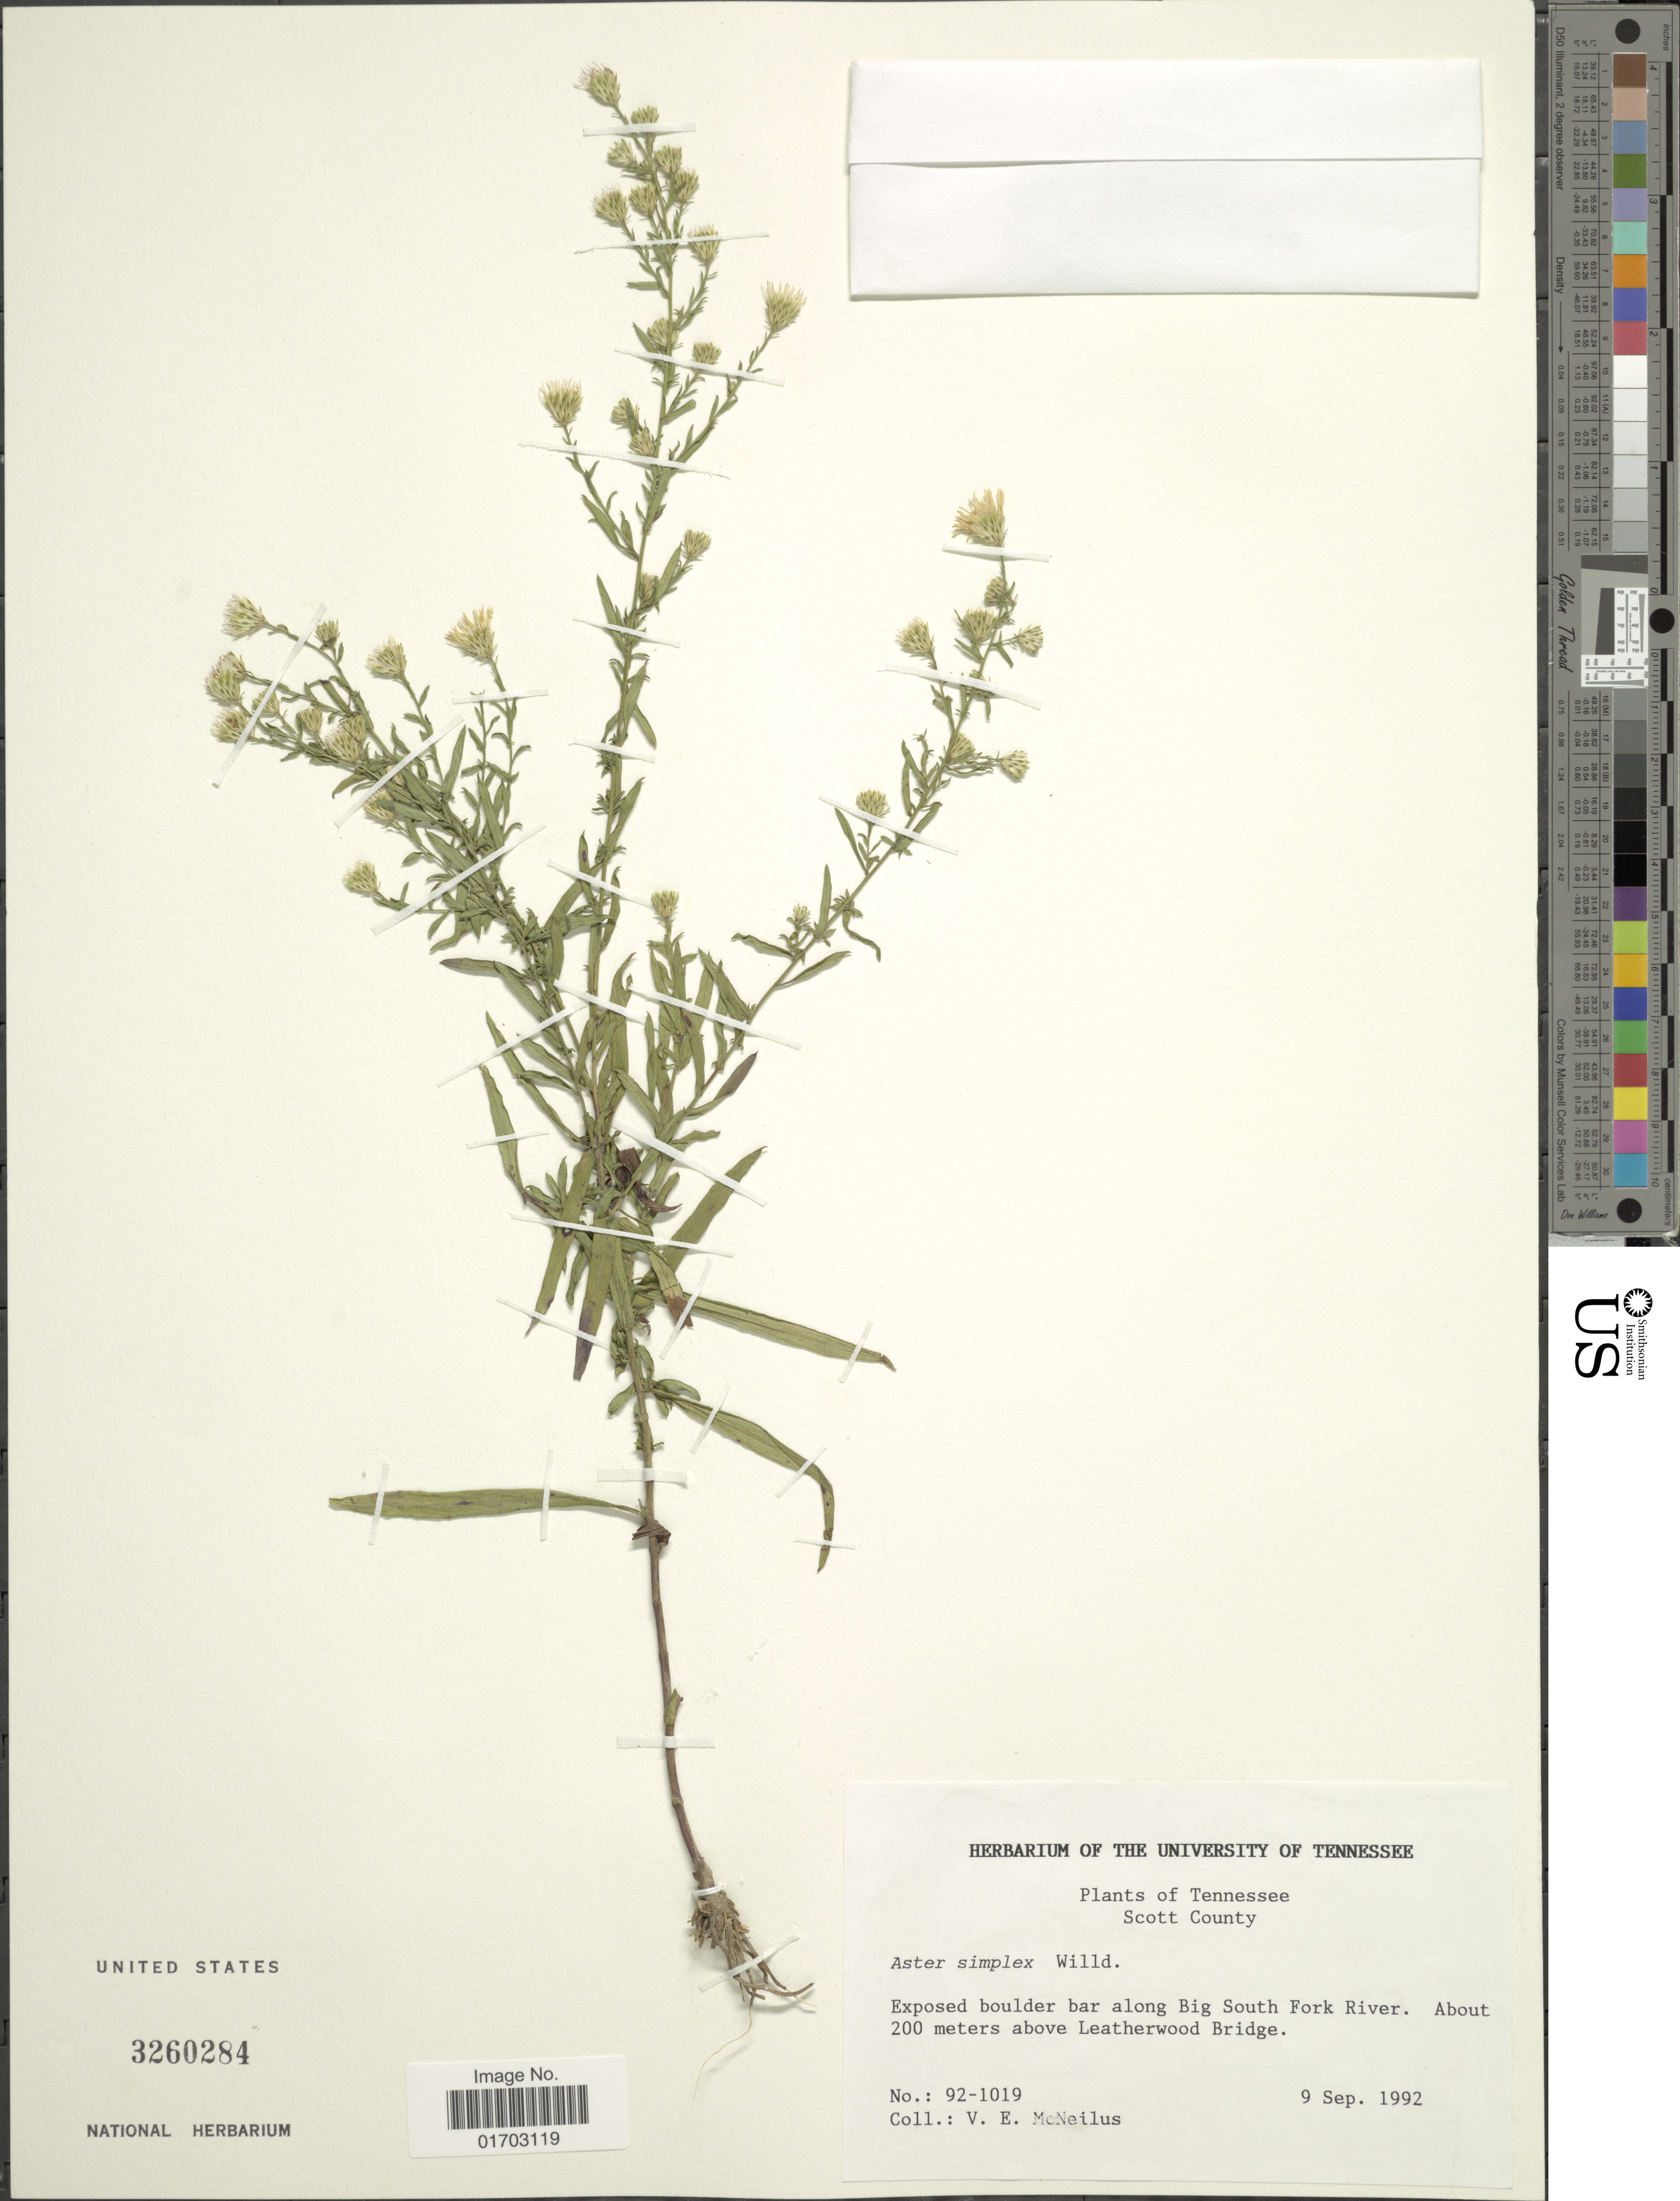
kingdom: Plantae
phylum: Tracheophyta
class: Magnoliopsida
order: Asterales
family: Asteraceae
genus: Symphyotrichum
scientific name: Symphyotrichum simplex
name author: (Willd.) Á. Löve & D. Löve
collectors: V. Mcneilus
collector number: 92-1019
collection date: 1992-09-09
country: United States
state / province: Tennessee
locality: Scott County, Exposed boulder bar along Big South Fork River, above Leatherwood Bridge.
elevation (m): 200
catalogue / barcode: US 3260284